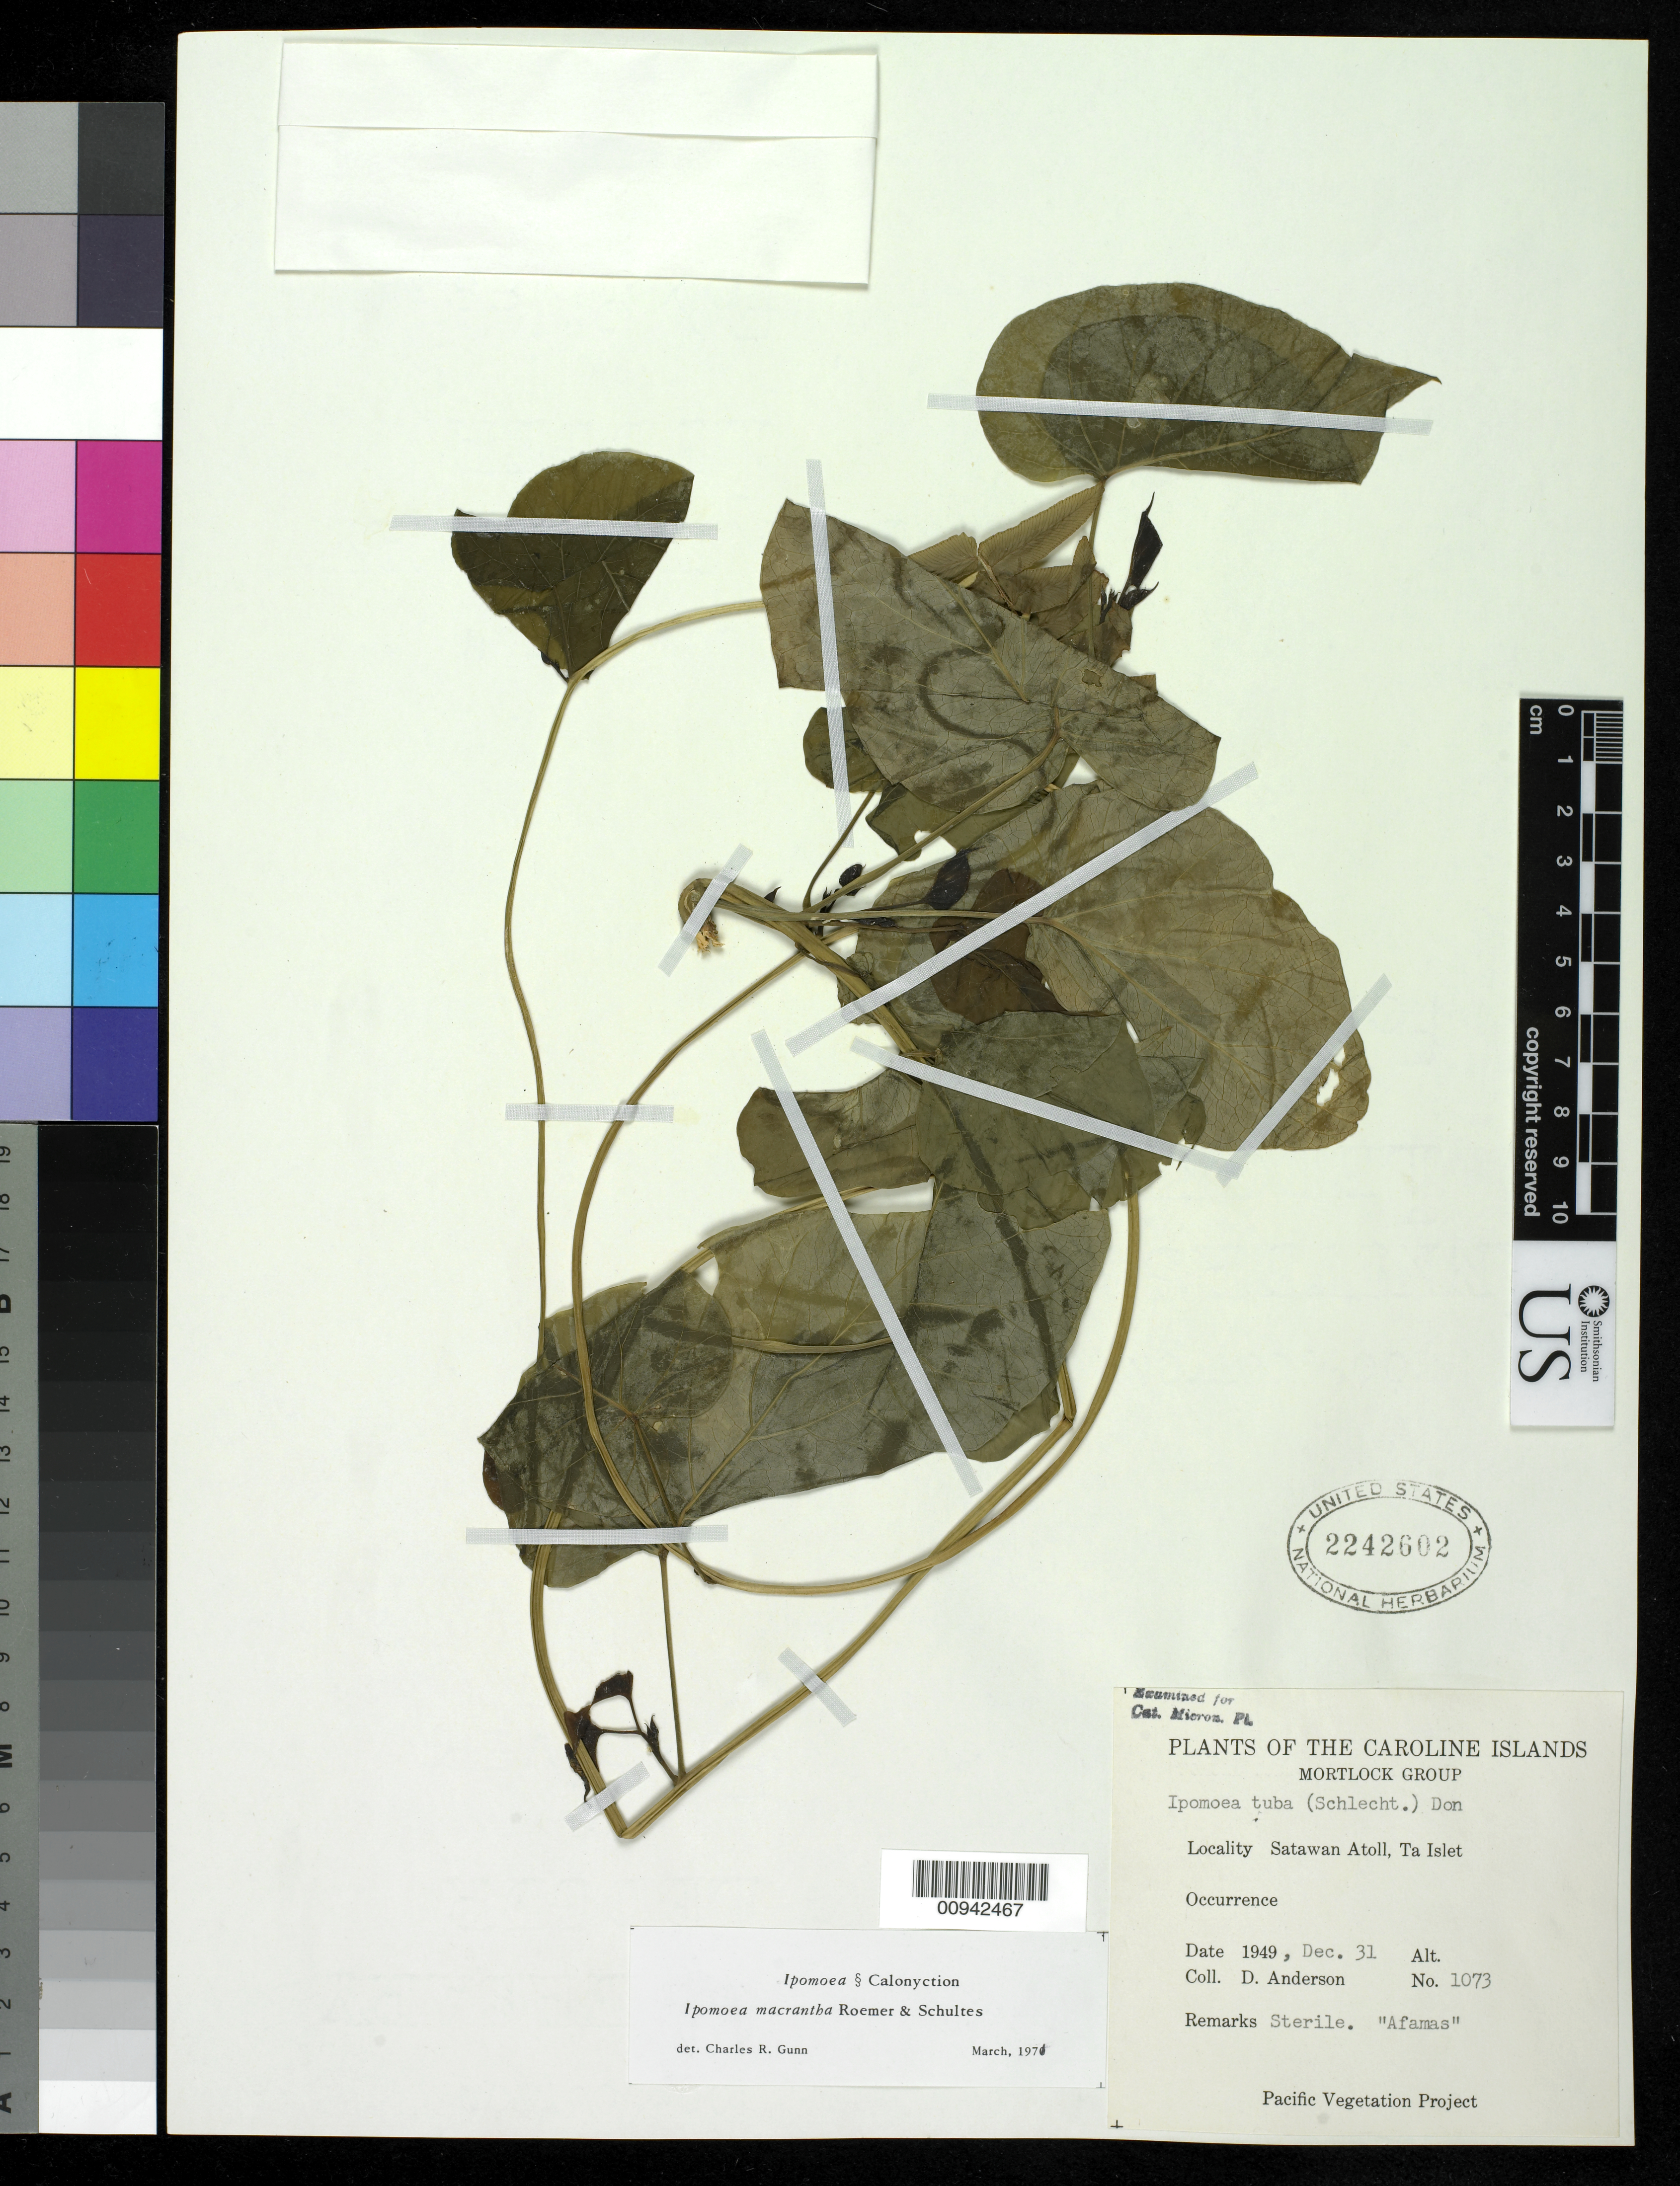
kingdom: Plantae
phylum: Tracheophyta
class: Magnoliopsida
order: Solanales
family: Convolvulaceae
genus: Ipomoea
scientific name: Ipomoea violacea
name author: L.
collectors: D. Anderson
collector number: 1073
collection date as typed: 31 Dec 1949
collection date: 1949-12-31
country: Micronesia, Federated States of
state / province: Truk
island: Satawan Atoll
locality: Ta Islet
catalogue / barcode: US 2242602